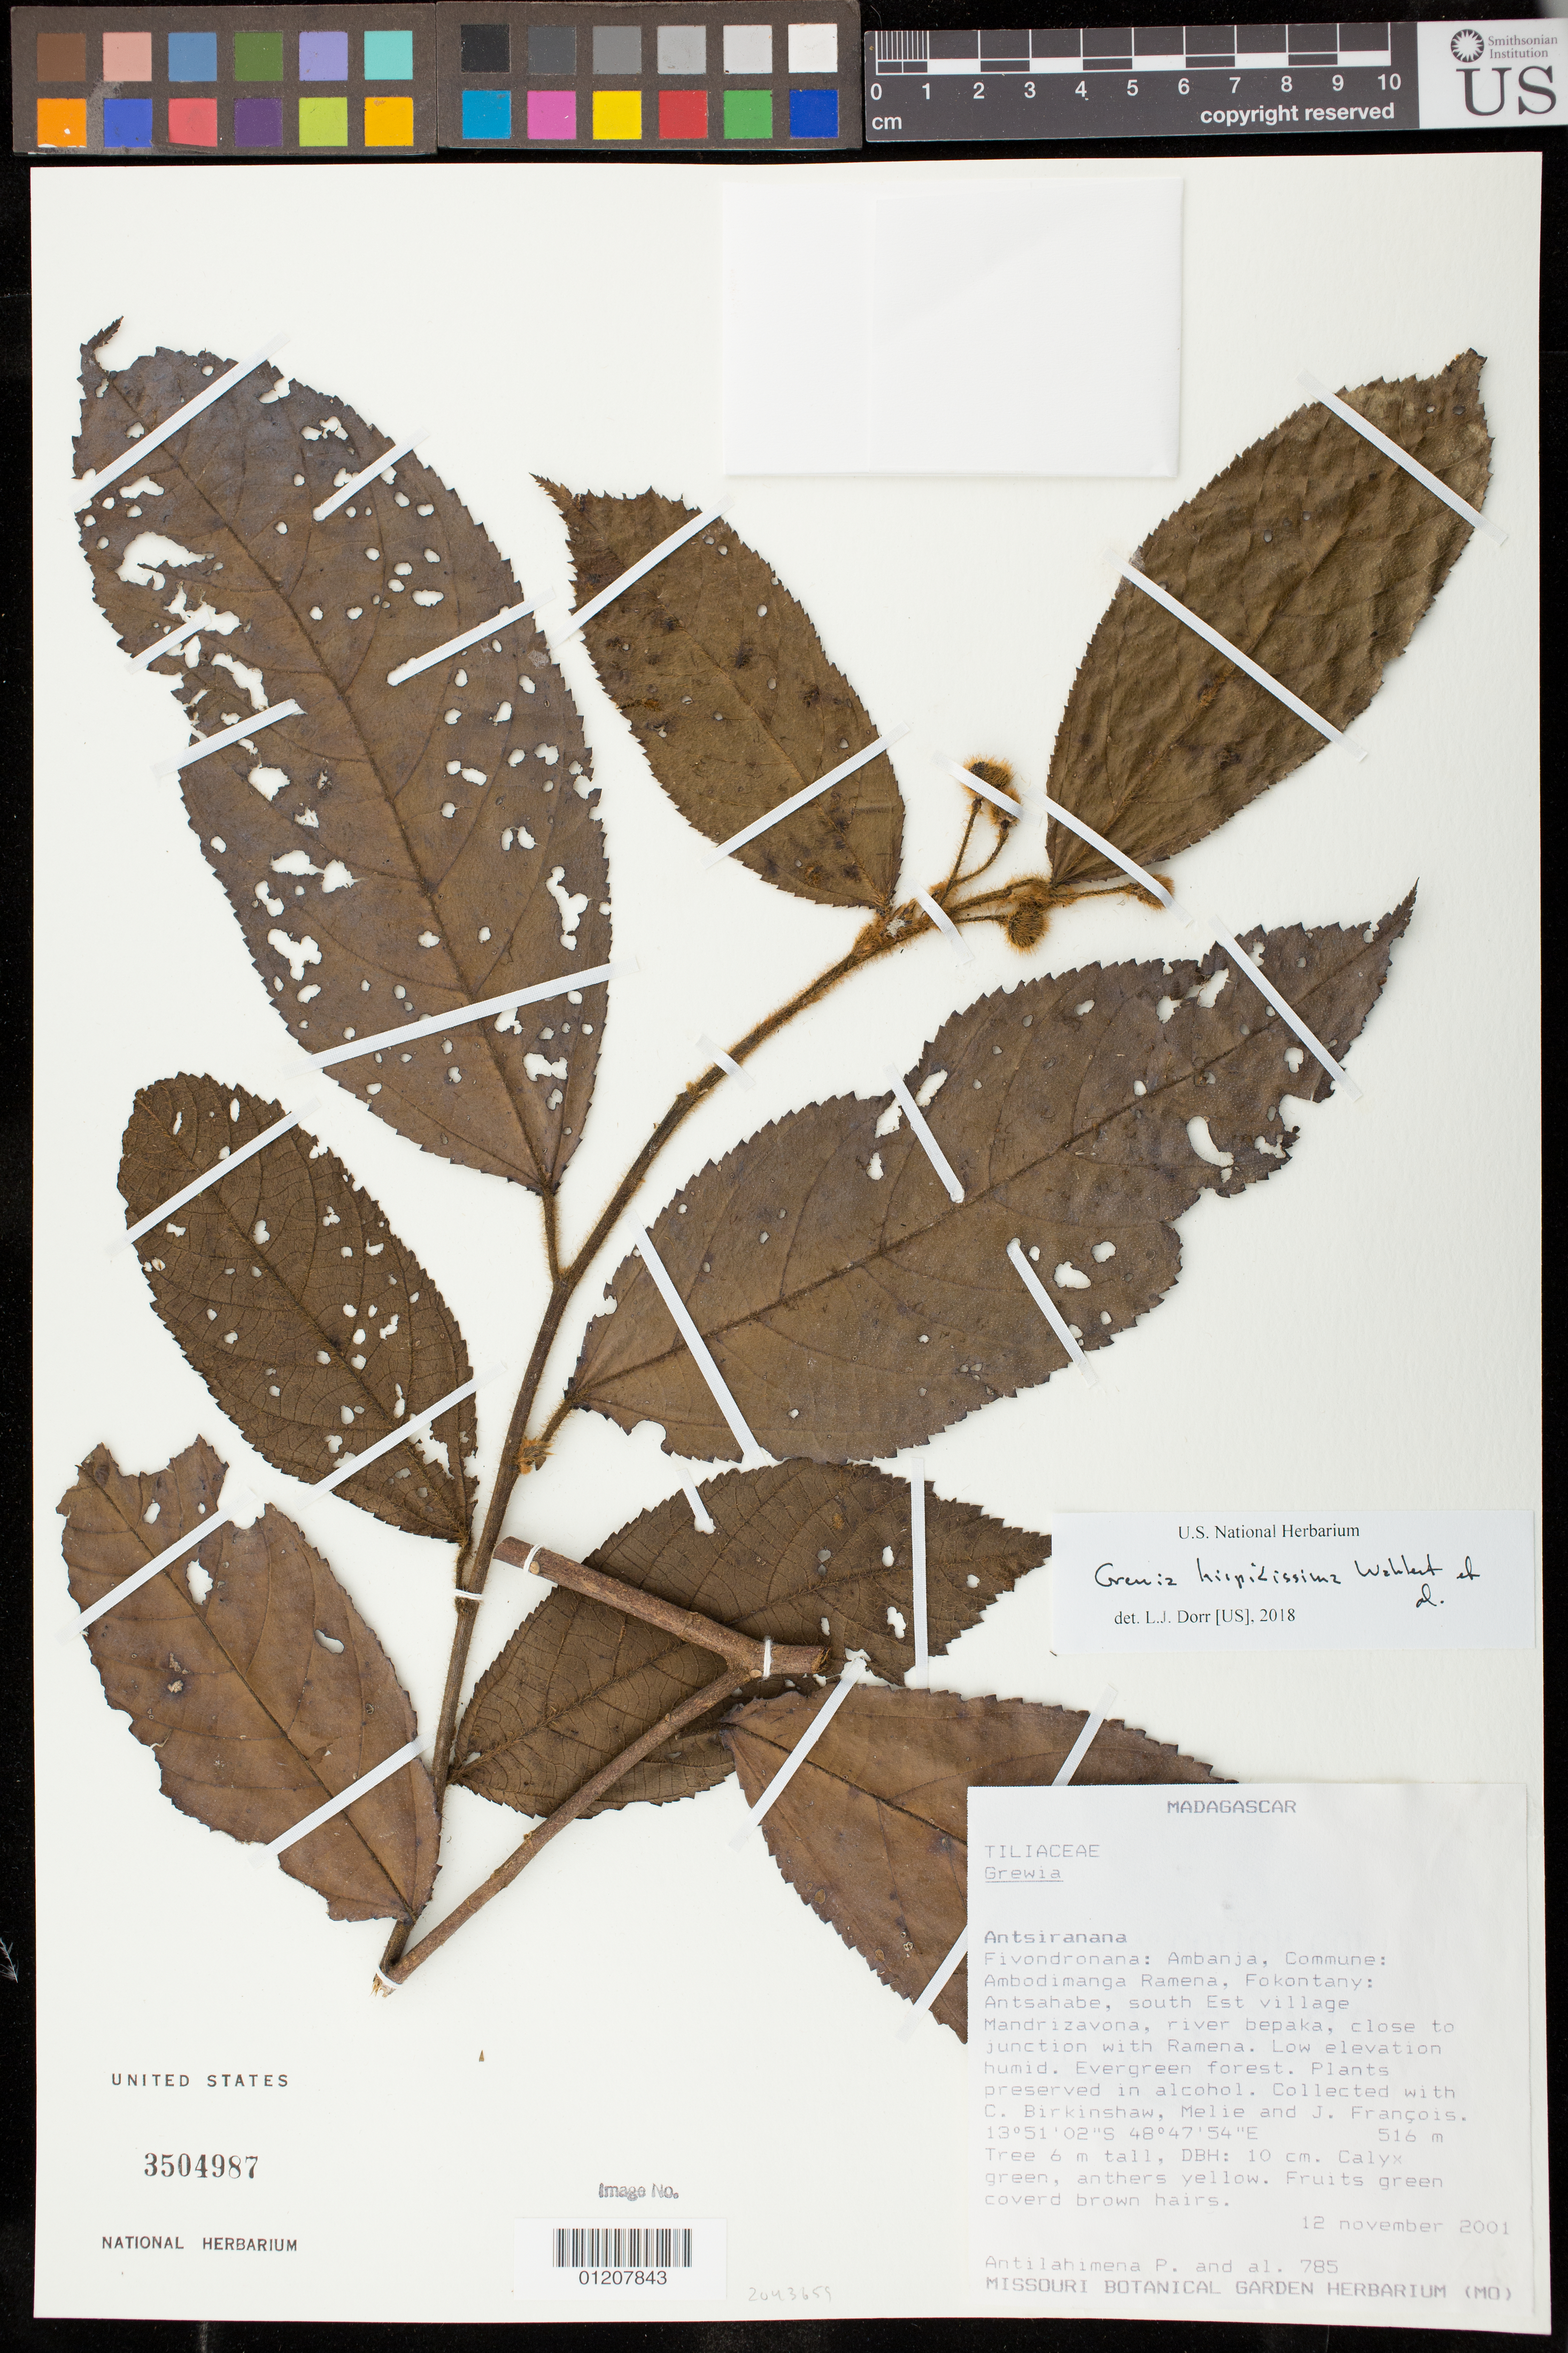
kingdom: Plantae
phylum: Tracheophyta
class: Magnoliopsida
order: Malvales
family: Malvaceae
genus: Grewia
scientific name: Grewia hispidissima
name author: Wahlert et al.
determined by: Dorr, L. J., (BOT), Smithsonian Institution - National Museum of Natural History (UNITED STATES)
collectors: P. Antilahimena, C. R. Birkinshaw, Melie, -- & J. François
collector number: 785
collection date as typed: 11 Dec 2001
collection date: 2001-12-11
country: Madagascar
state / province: Diana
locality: Antsiranana. Fivondronana: Ambanja, Commune: Ambodimanga Ramena, Fokontany: Antsahabe south Est village Mandrizavona, river bepaka close to junction with Ramena. Low elevation. Evergreen forest.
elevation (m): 516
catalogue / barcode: US 3504987